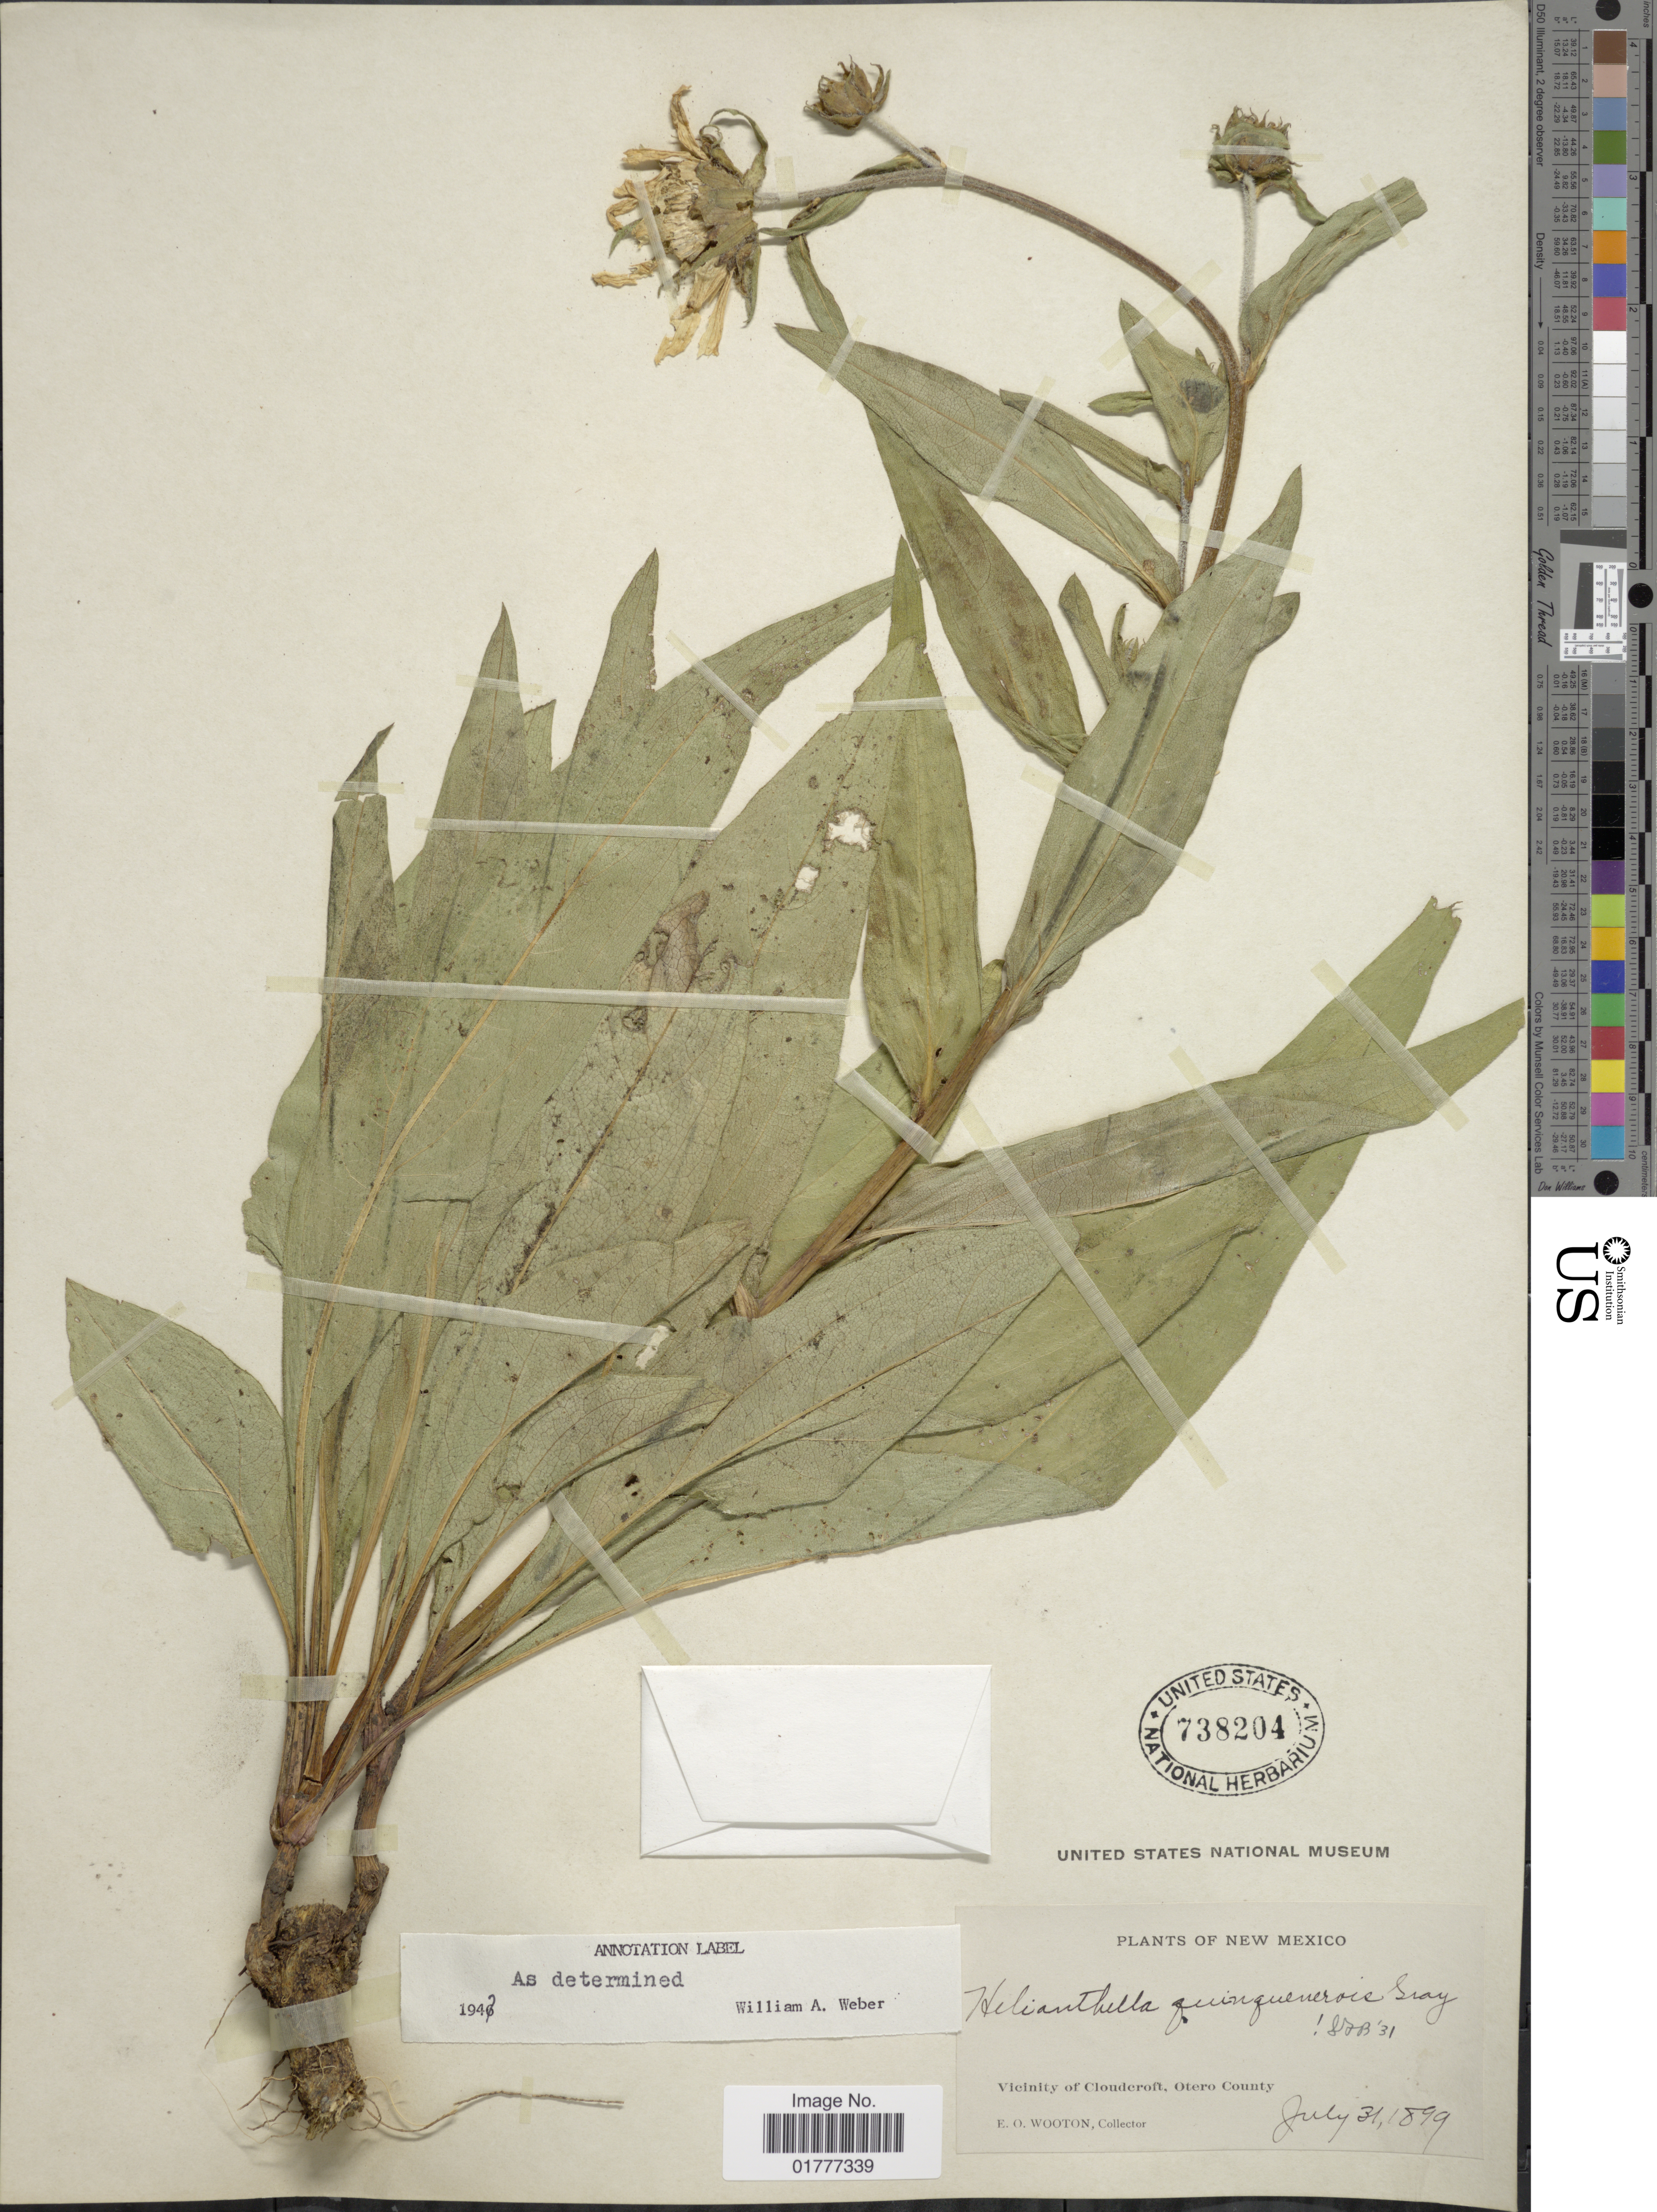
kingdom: Plantae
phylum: Tracheophyta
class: Magnoliopsida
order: Asterales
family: Asteraceae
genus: Helianthella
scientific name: Helianthella quinquenervis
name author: (Hook.) A. Gray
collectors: E. O. Wooton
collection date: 1899-07-31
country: United States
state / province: New Mexico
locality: Vicinity of Cloudcroft, Otero County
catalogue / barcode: US 738204